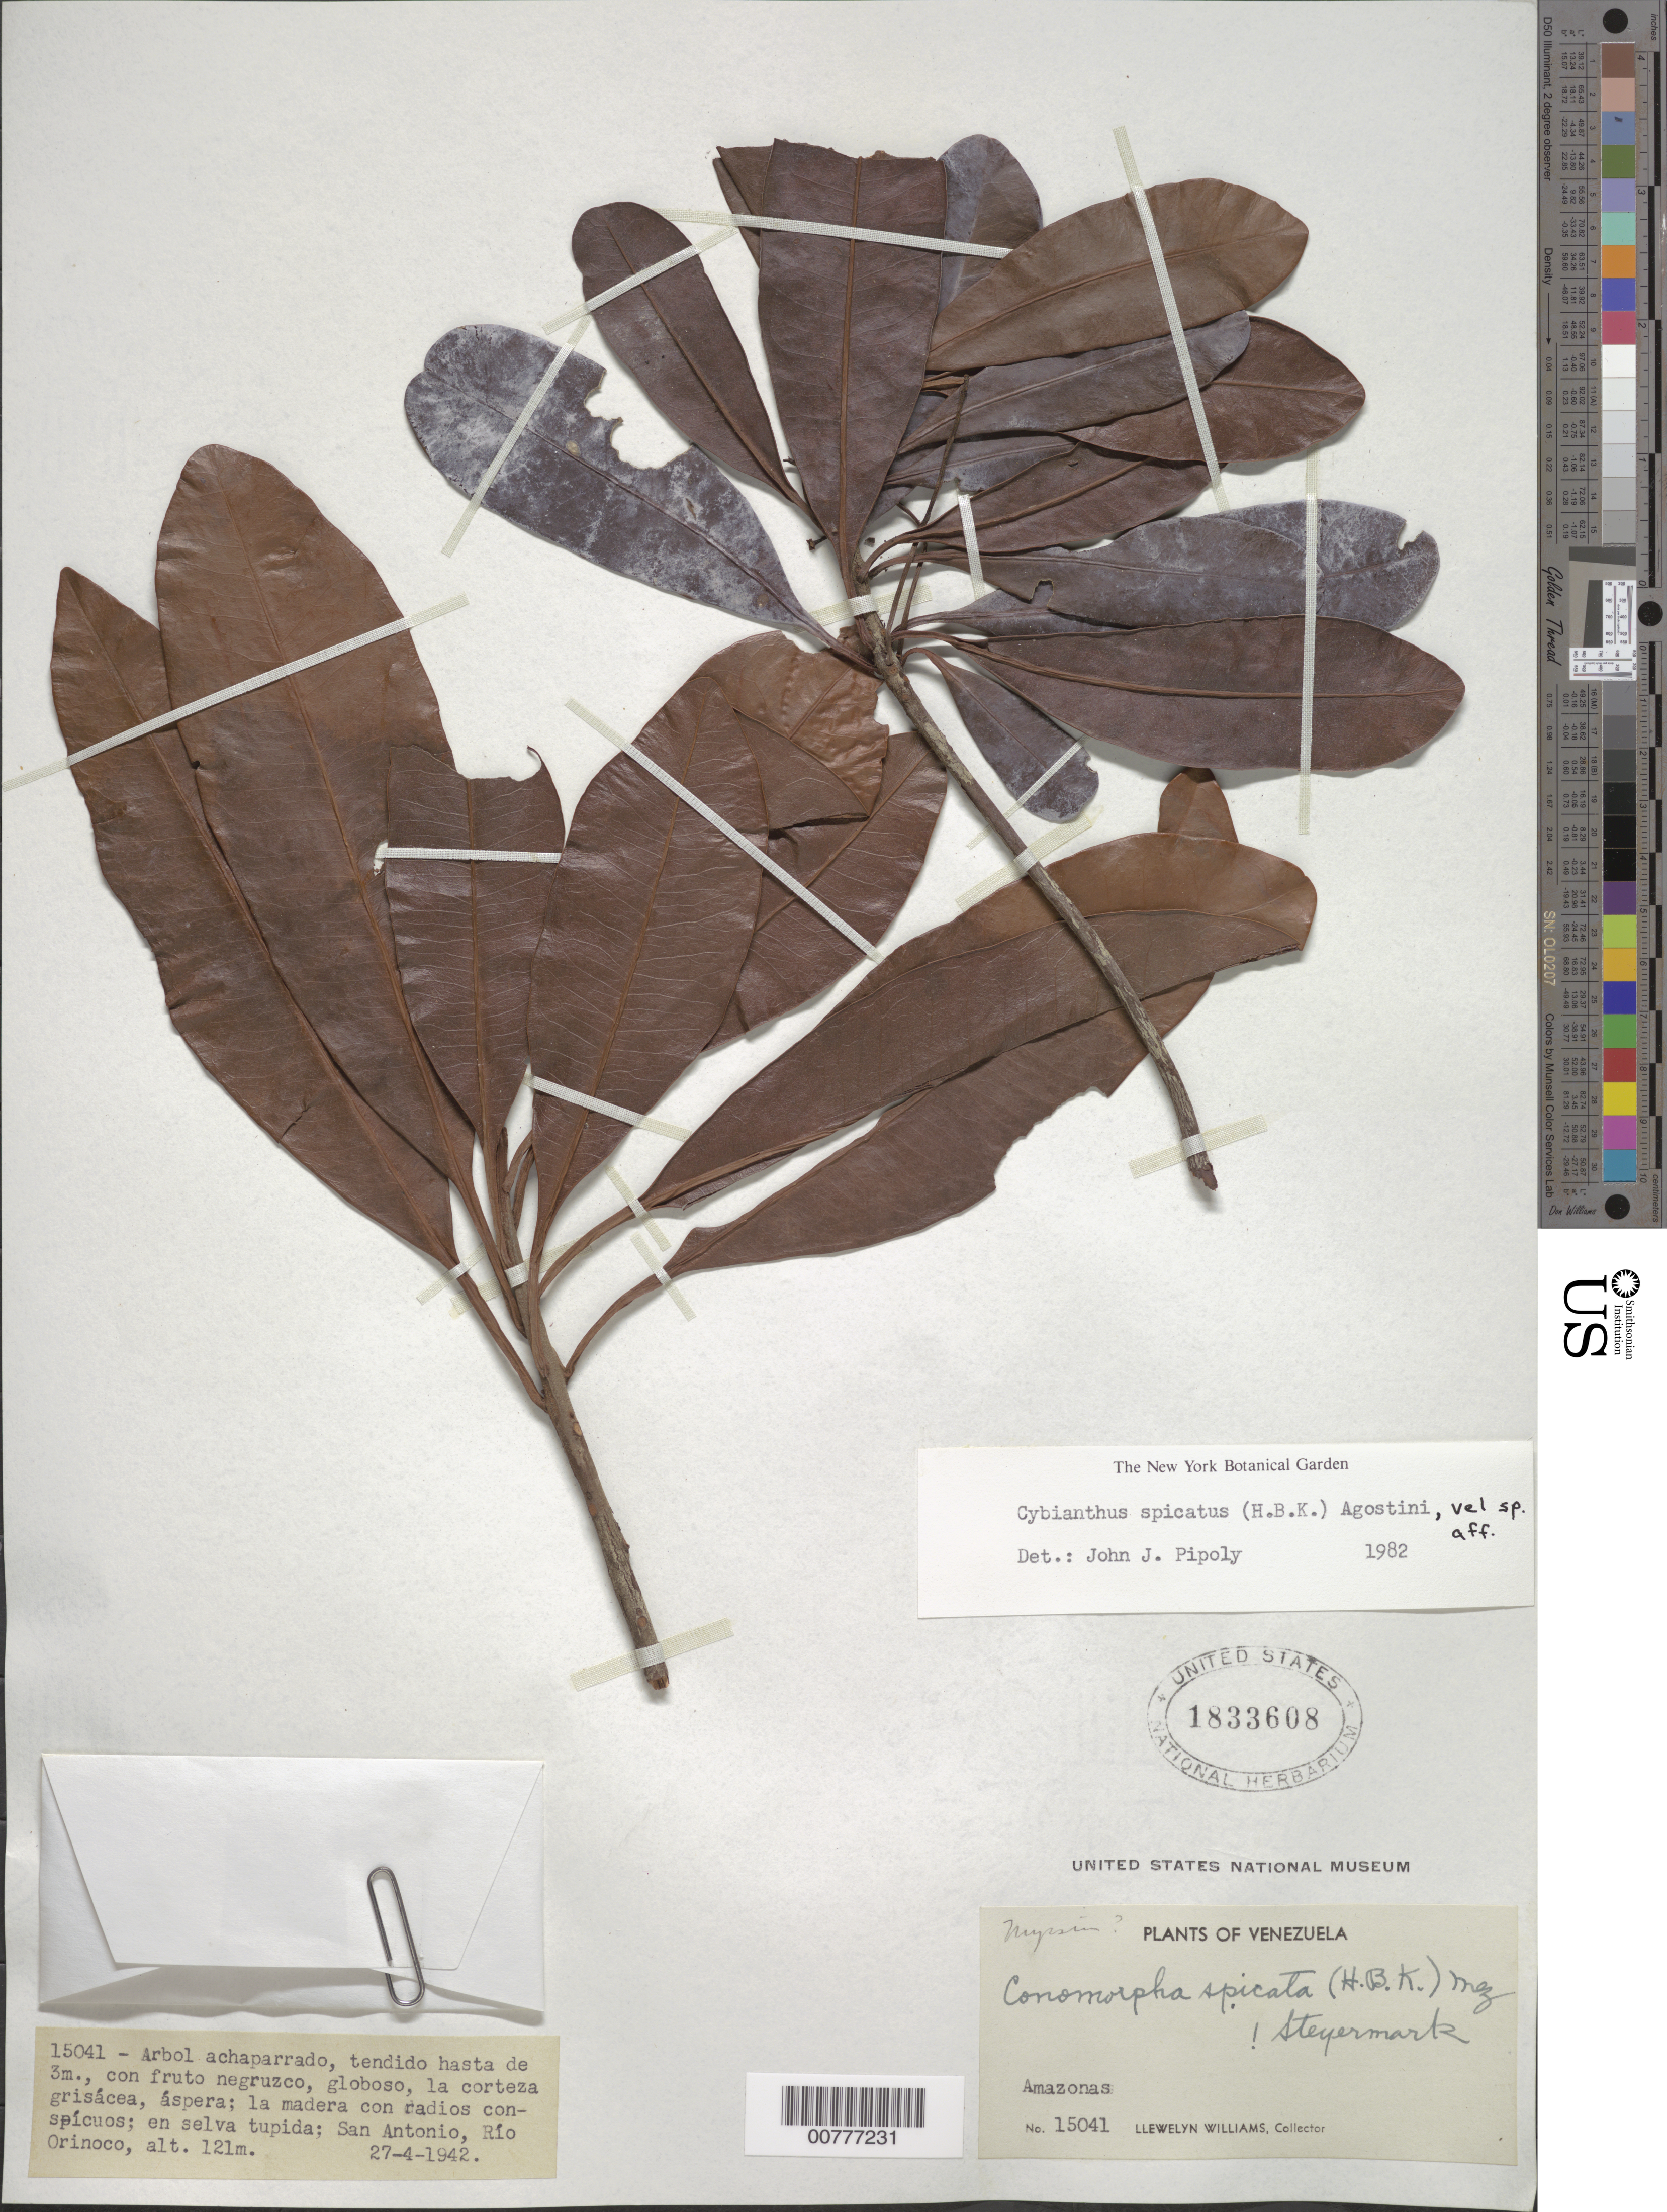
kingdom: Plantae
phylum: Tracheophyta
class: Magnoliopsida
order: Ericales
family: Primulaceae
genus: Cybianthus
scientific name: Cybianthus spicatus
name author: (Kunth) G. Agostini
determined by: Pipoly, J. J., III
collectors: Ll. Williams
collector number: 15041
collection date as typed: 27-Apr-42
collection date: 1942-04-27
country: Venezuela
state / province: Amazonas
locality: San Antonio, Río Orinoco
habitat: Selva tupida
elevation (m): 125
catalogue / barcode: US 1833608